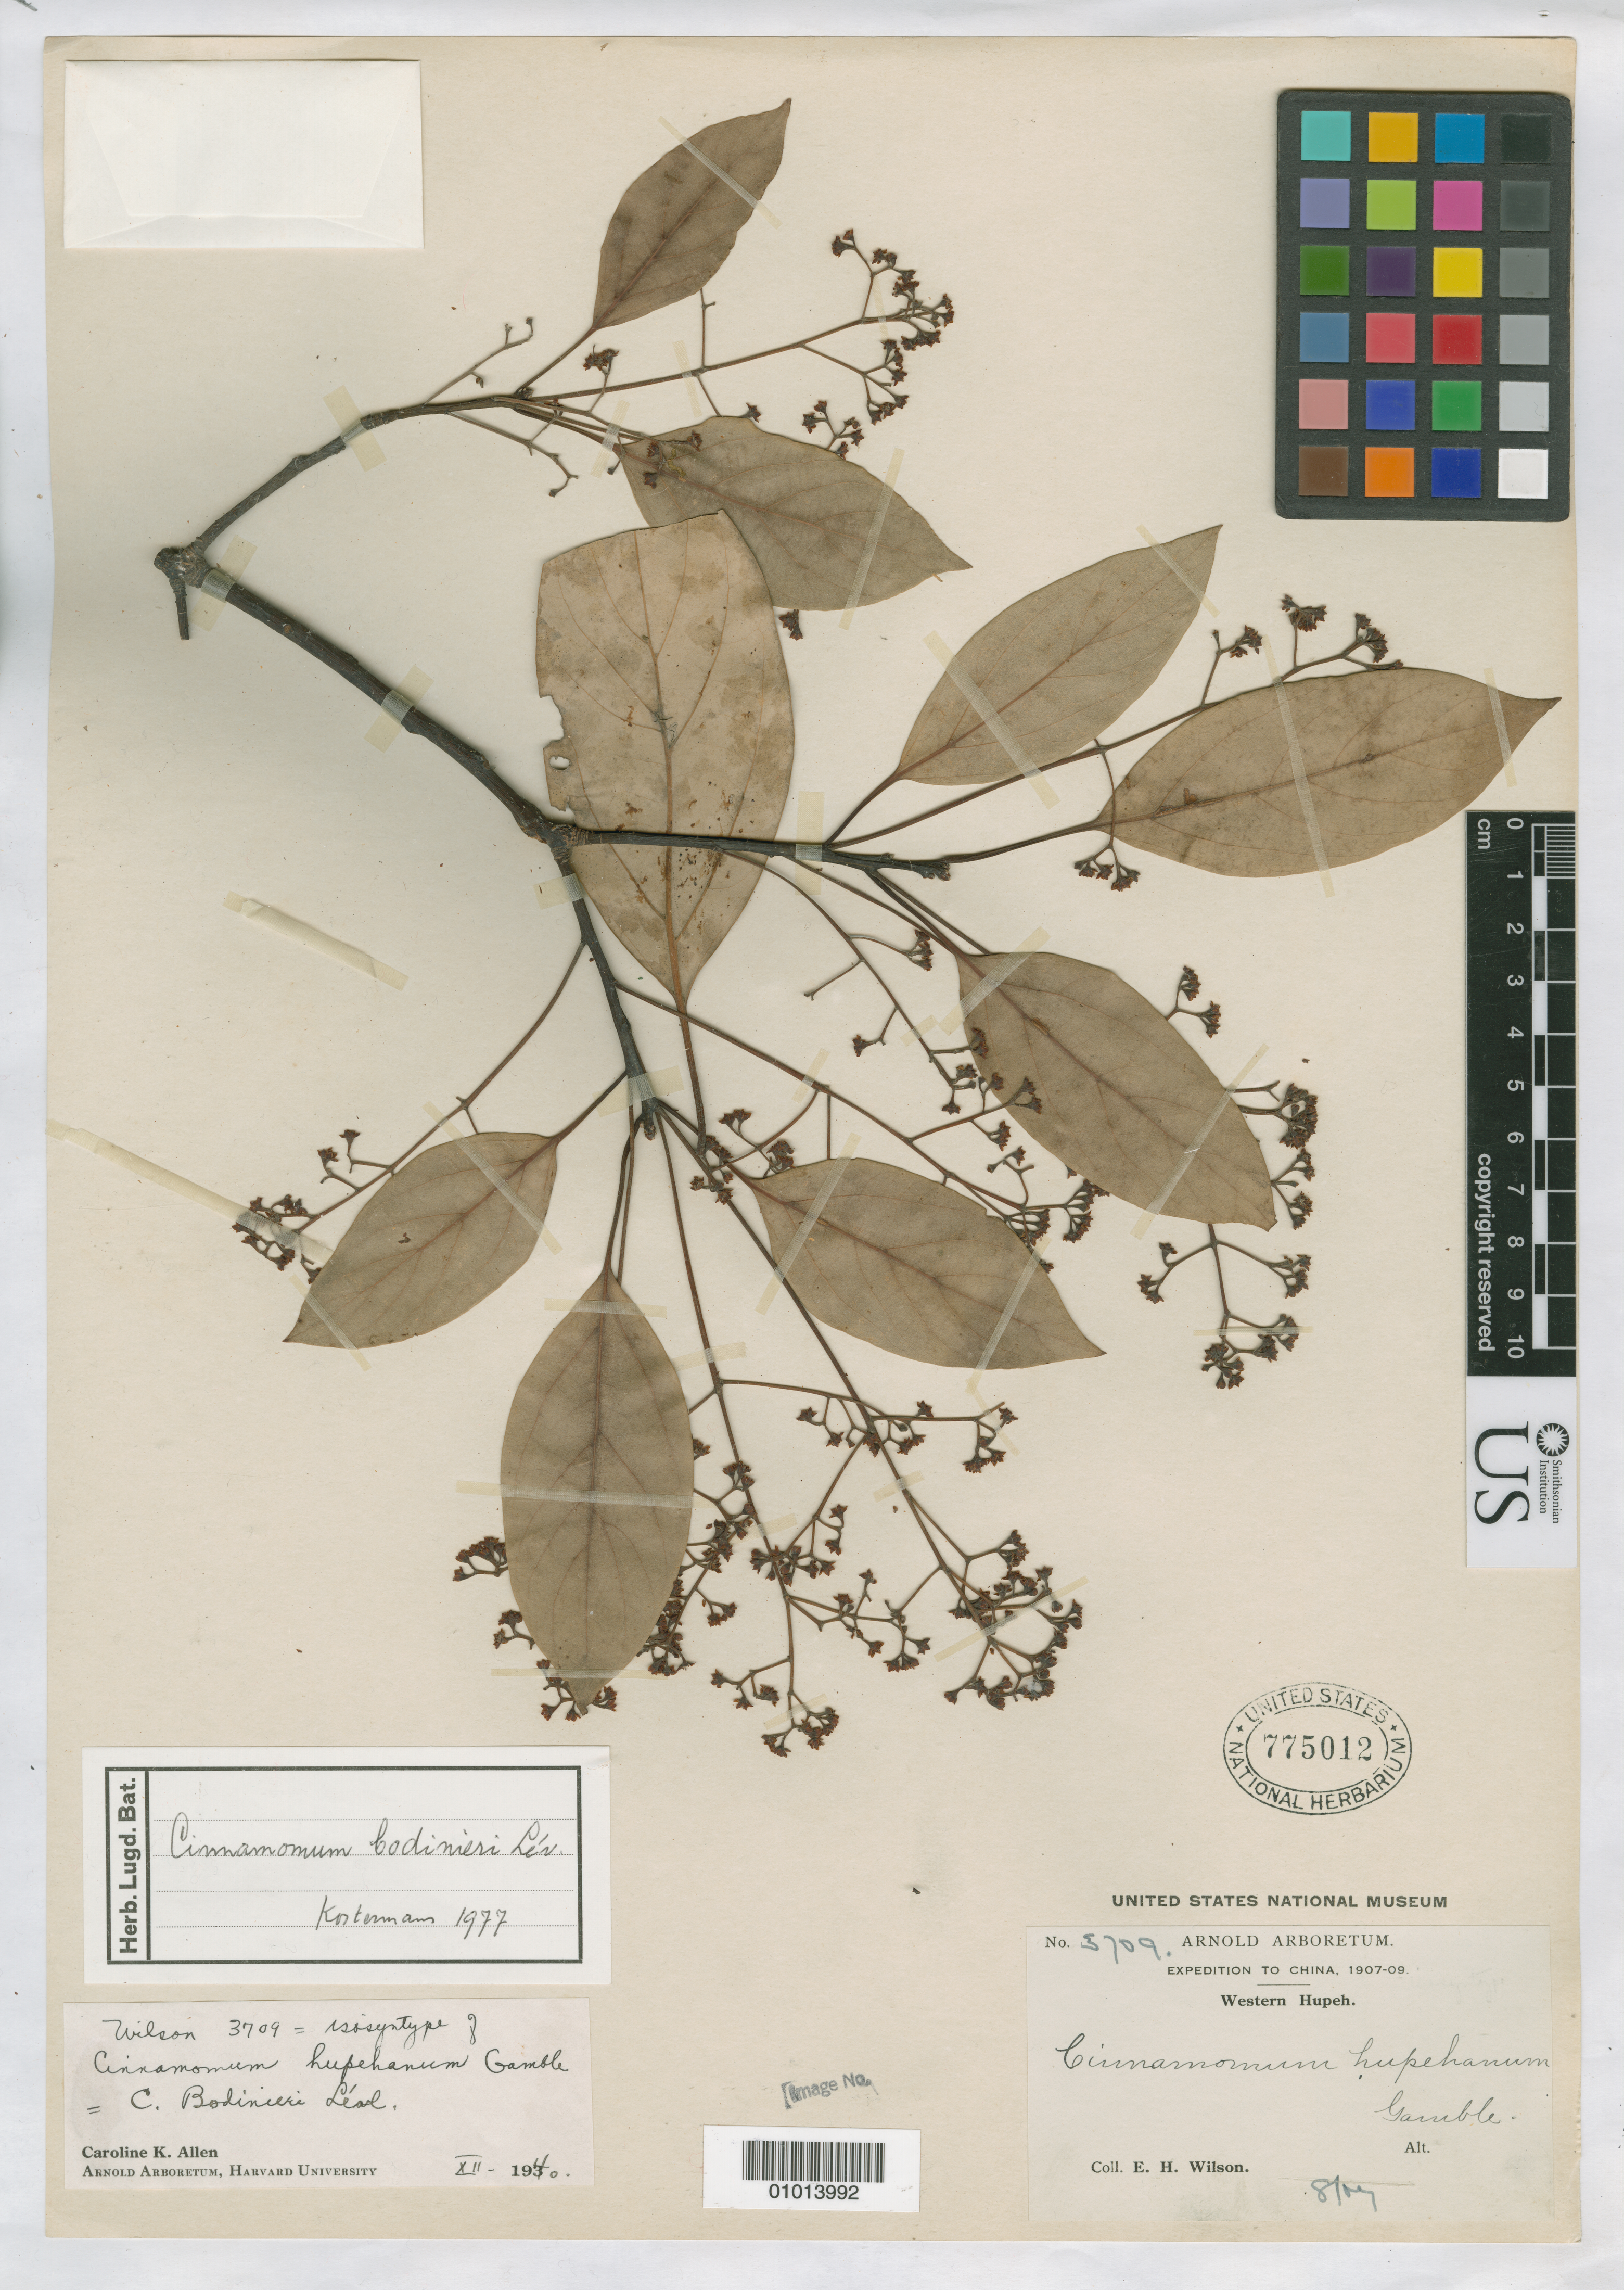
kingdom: Plantae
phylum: Tracheophyta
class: Magnoliopsida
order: Laurales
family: Lauraceae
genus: Cinnamomum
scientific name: Cinnamomum hupehanum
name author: Gamble in Sarg.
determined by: Allen, C. K.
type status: Isosyntype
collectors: E. H. Wilson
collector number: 3709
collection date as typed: Aug 1907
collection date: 1907-08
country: China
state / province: Hubei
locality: Western Hupeh.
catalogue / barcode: US 775012